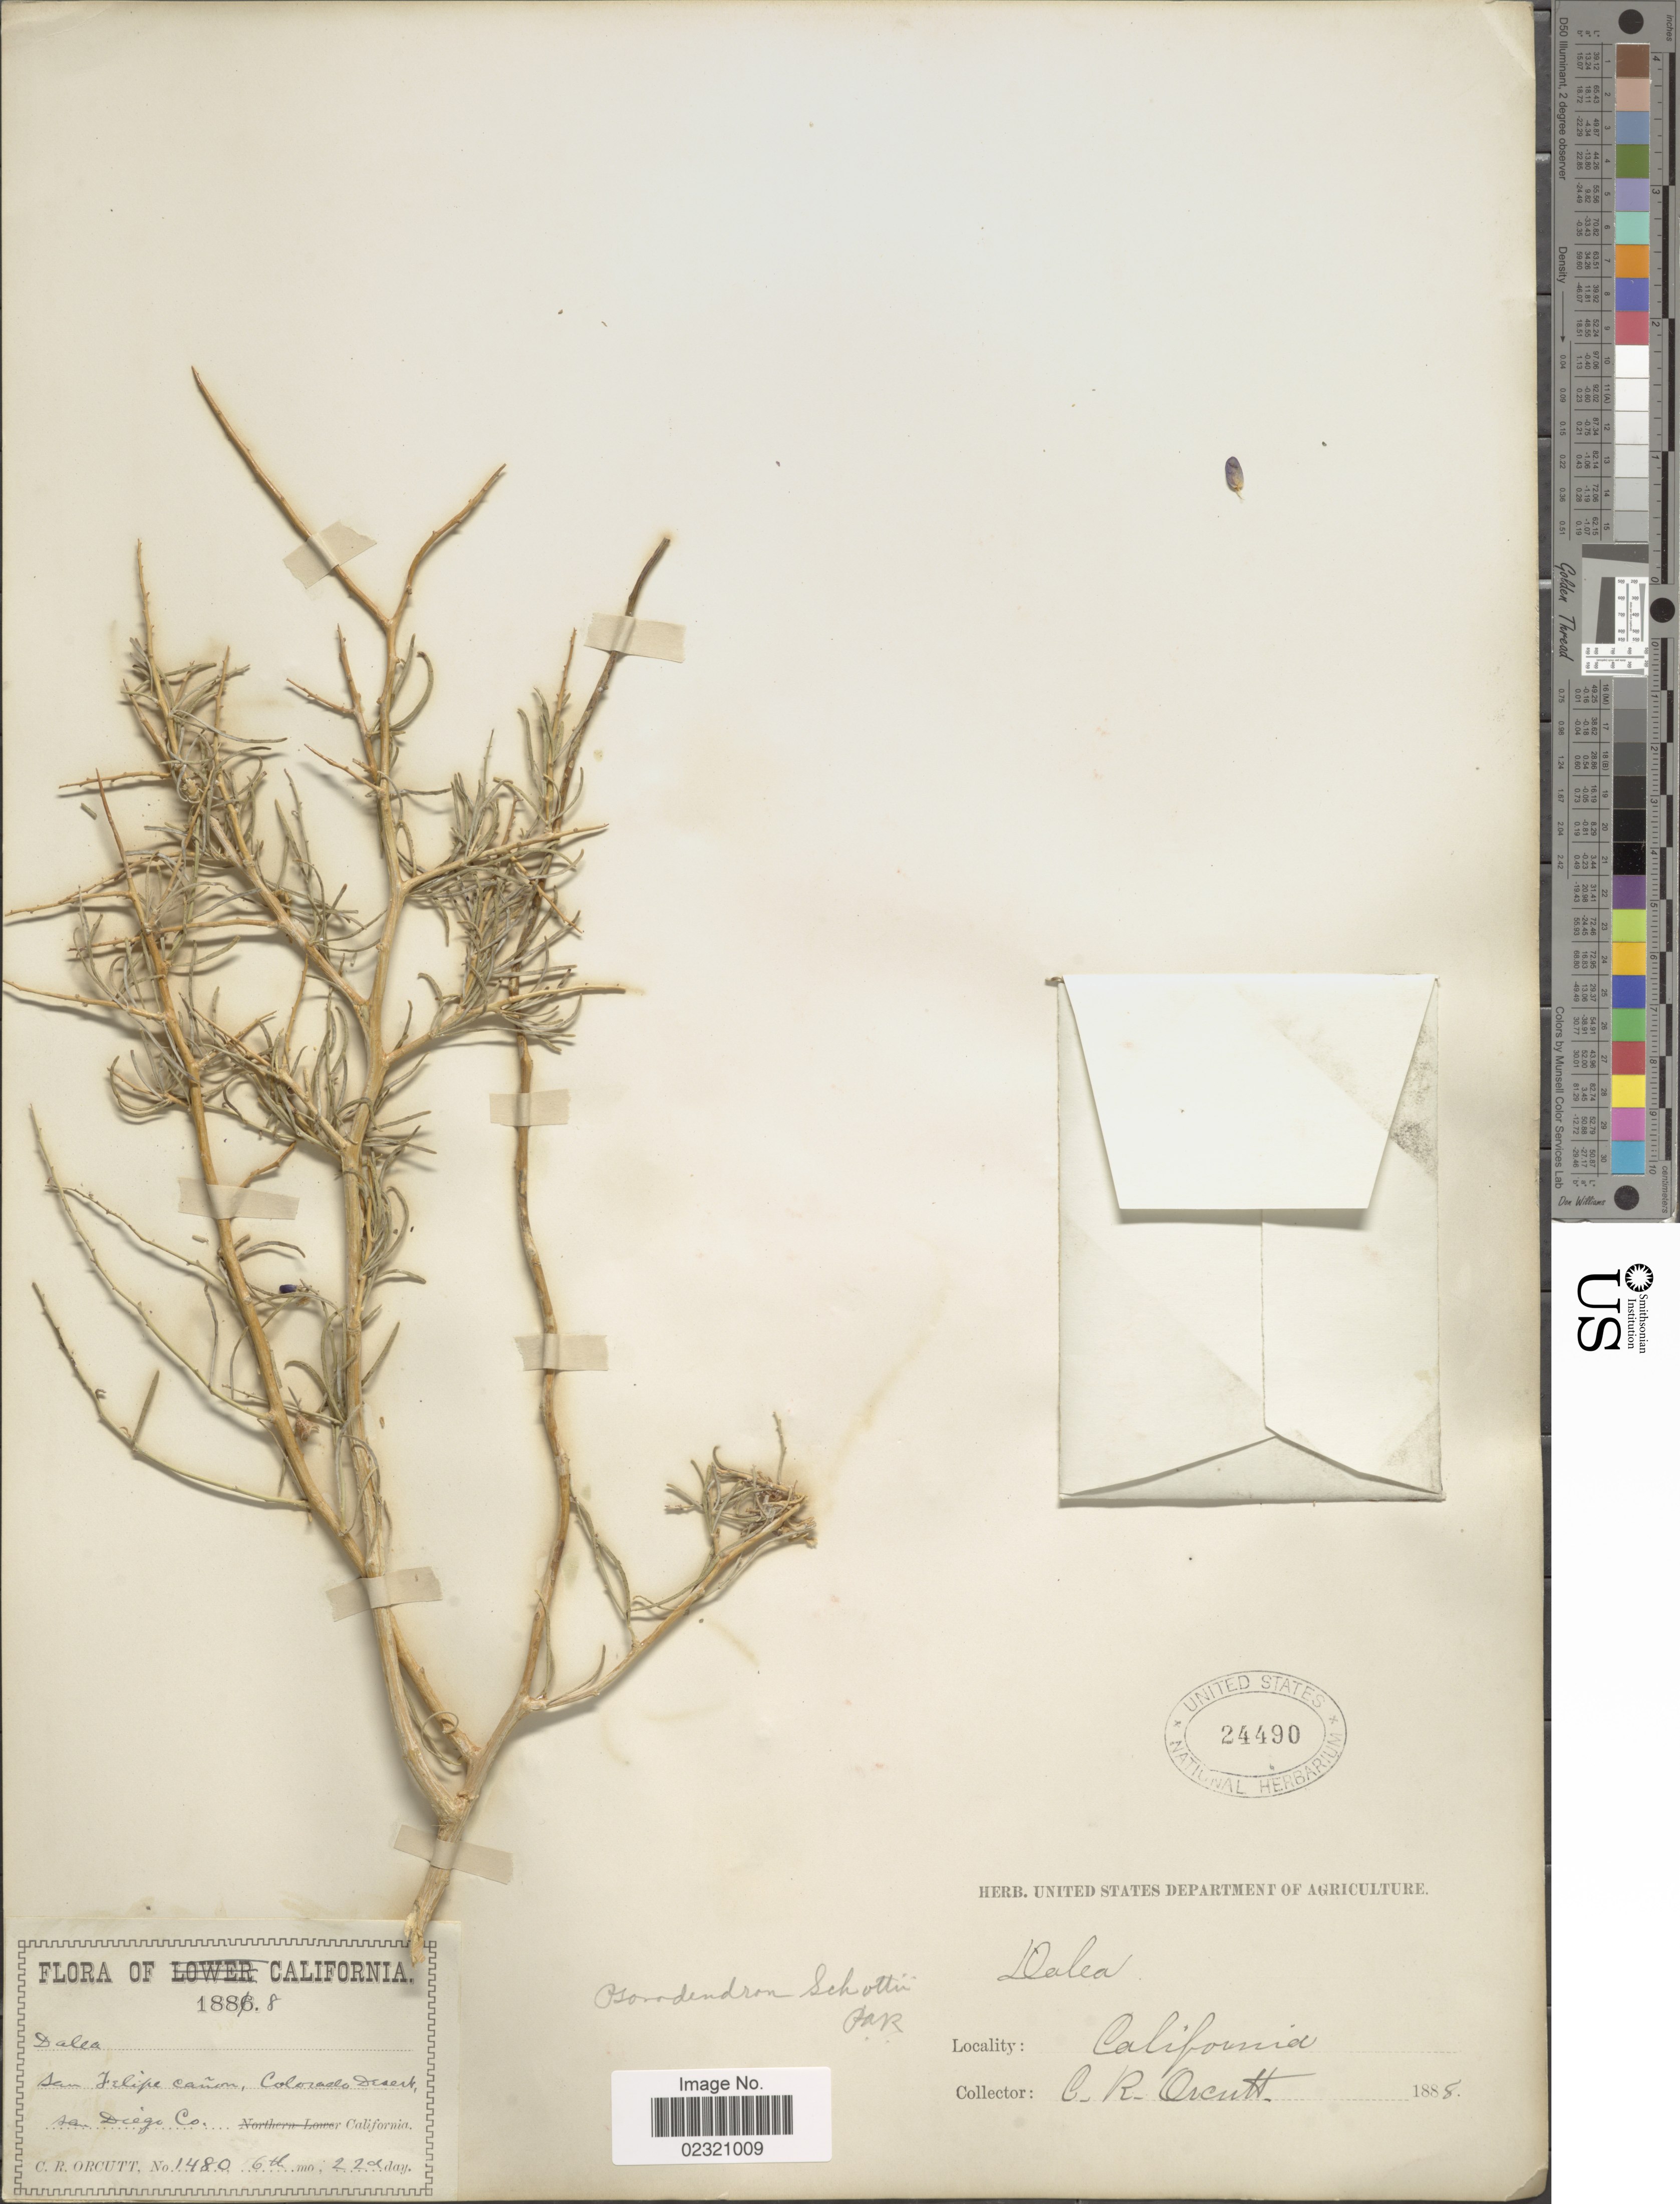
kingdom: Plantae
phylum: Tracheophyta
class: Magnoliopsida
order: Fabales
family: Fabaceae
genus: Psorothamnus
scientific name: Psorothamnus schottii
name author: (Torr.) Barneby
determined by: Strong, M. T., (US), Smithsonian Institution - National Museum of Natural History (UNITED STATES)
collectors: C. R. Orcutt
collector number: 1480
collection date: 1888-06-22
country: United States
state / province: California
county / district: San Diego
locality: San Felipe canon, Colorado Desert San Diego Co.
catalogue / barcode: US 24490